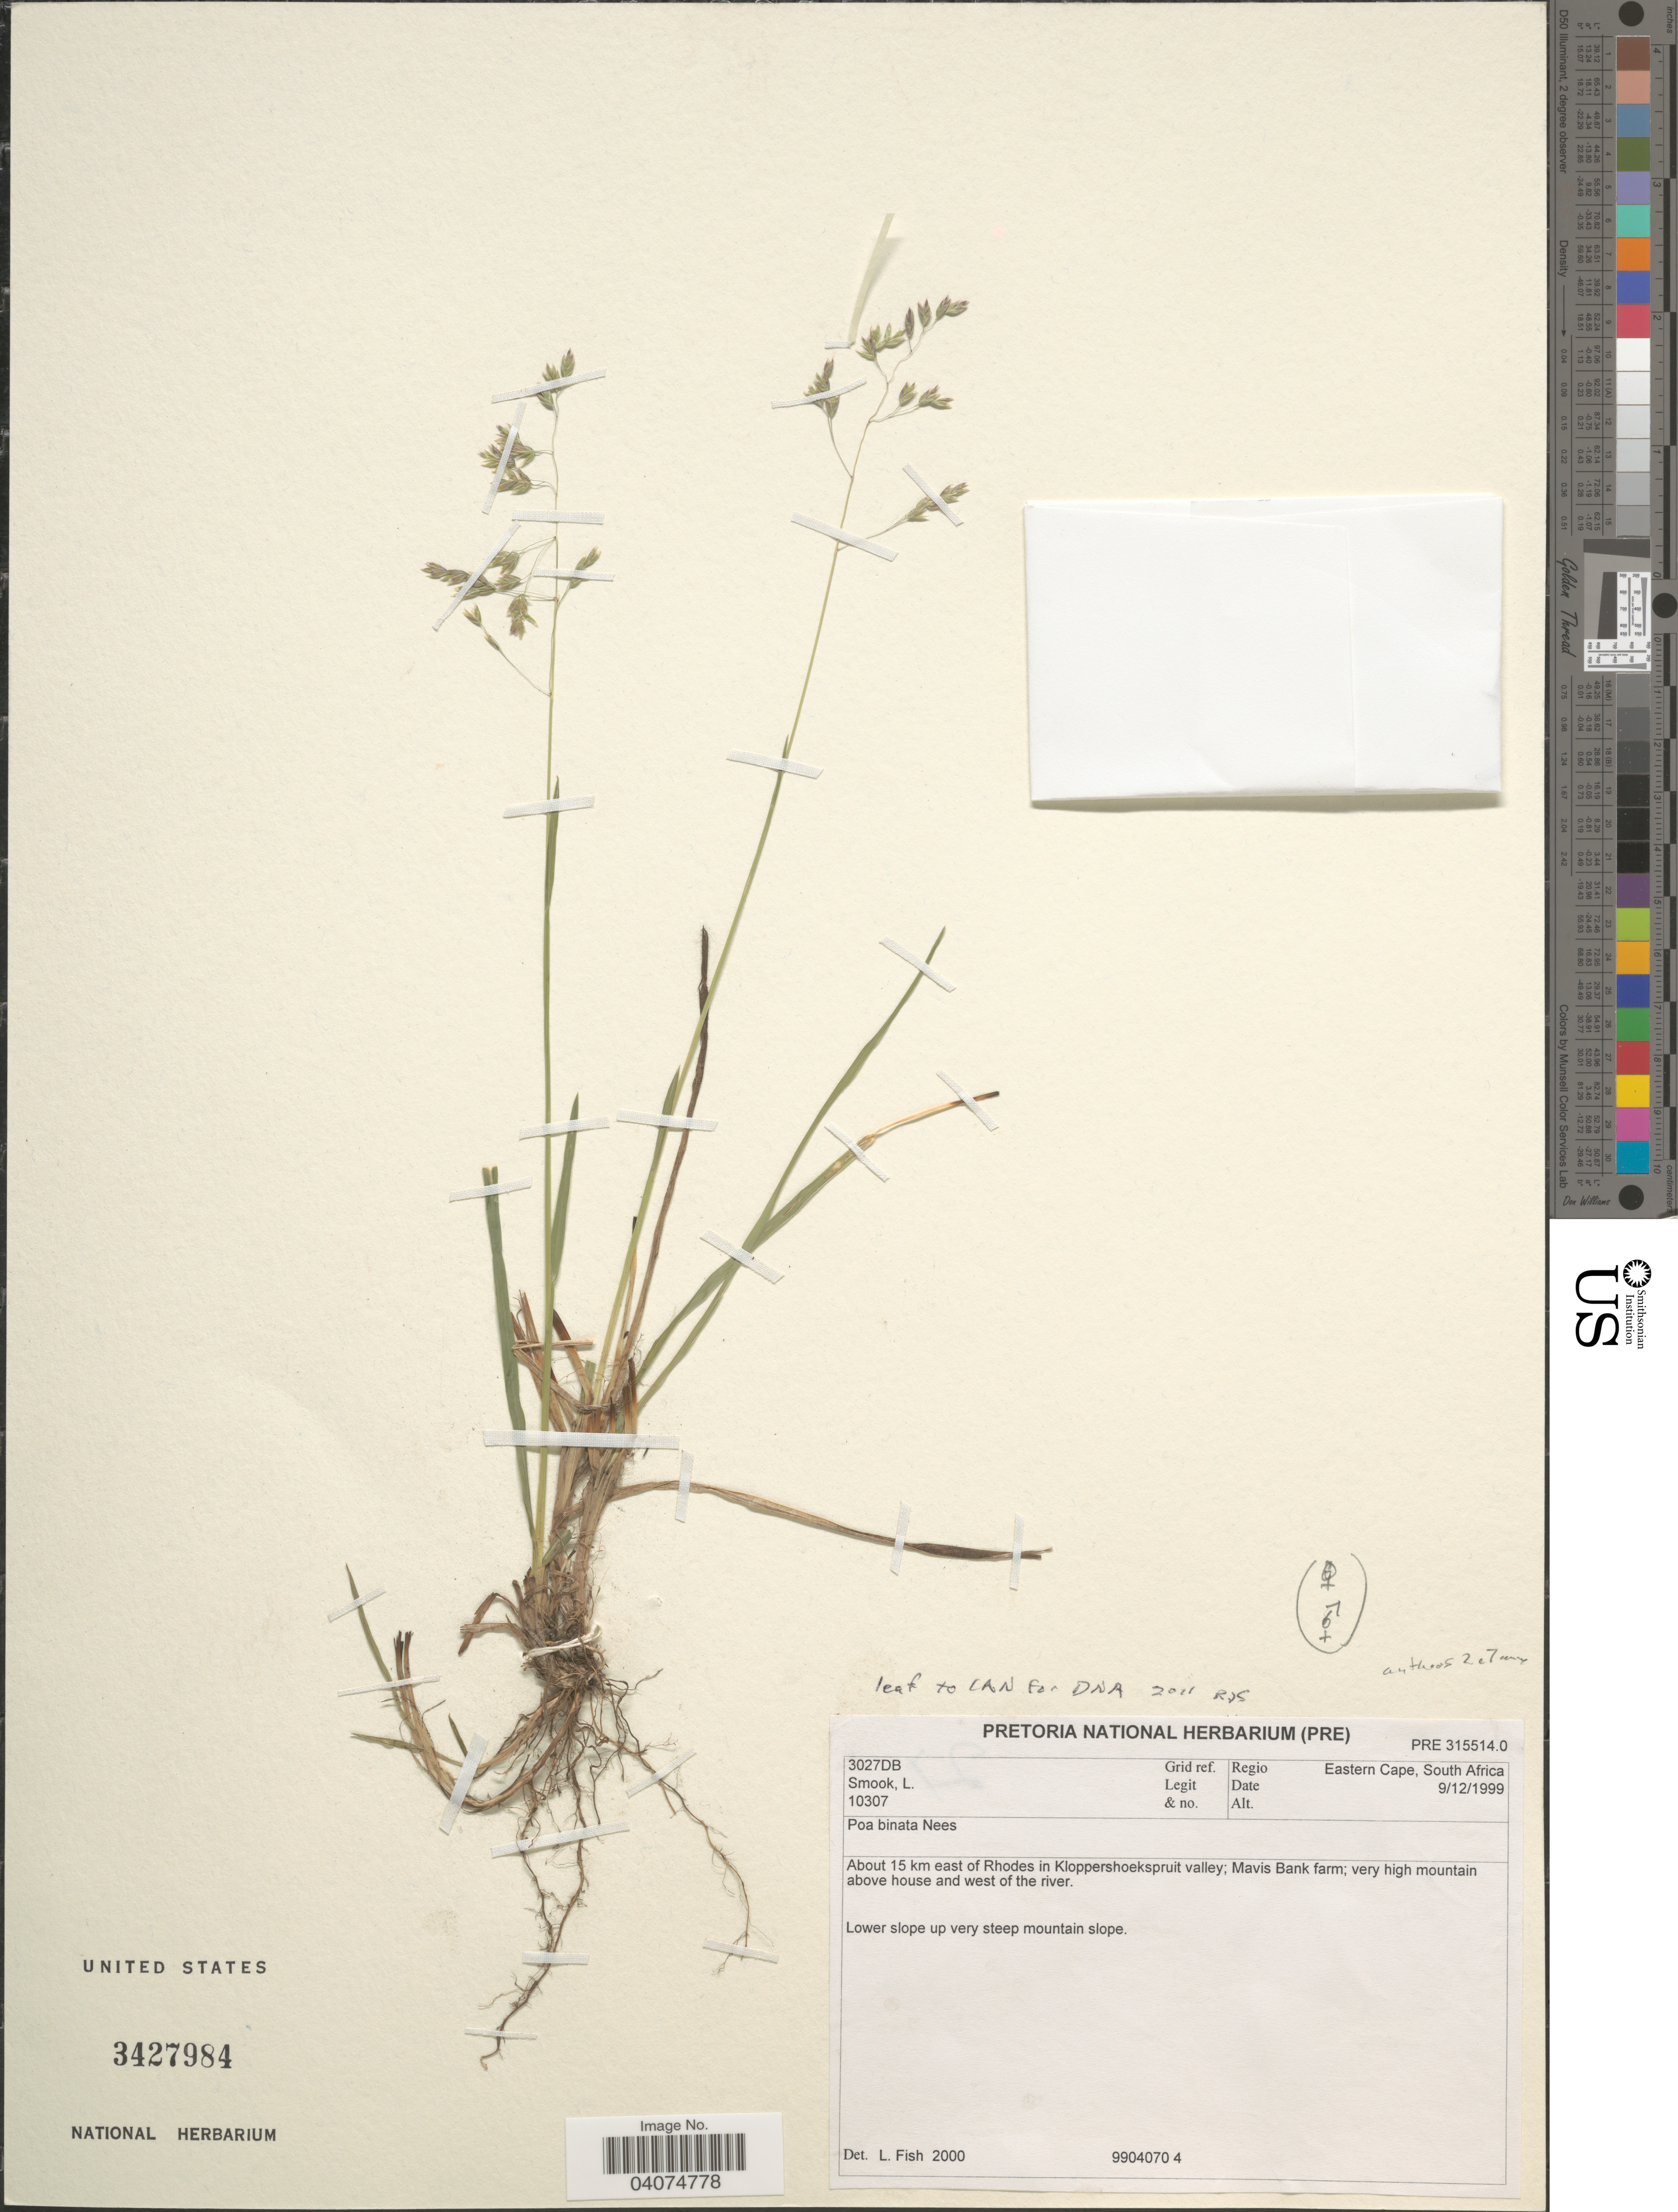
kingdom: Plantae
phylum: Tracheophyta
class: Liliopsida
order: Poales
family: Poaceae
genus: Poa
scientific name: Poa binata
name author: Nees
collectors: L. Smook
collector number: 10307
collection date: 1999-12-09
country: South Africa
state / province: Eastern Cape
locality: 3027DB Grid ref. Regio Eastern Cape. About 15 km east of Rhodes in Kloppershoekspruit valley; Mavis Bank farm; very high mountain above house and west of the river.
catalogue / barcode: US 3427984